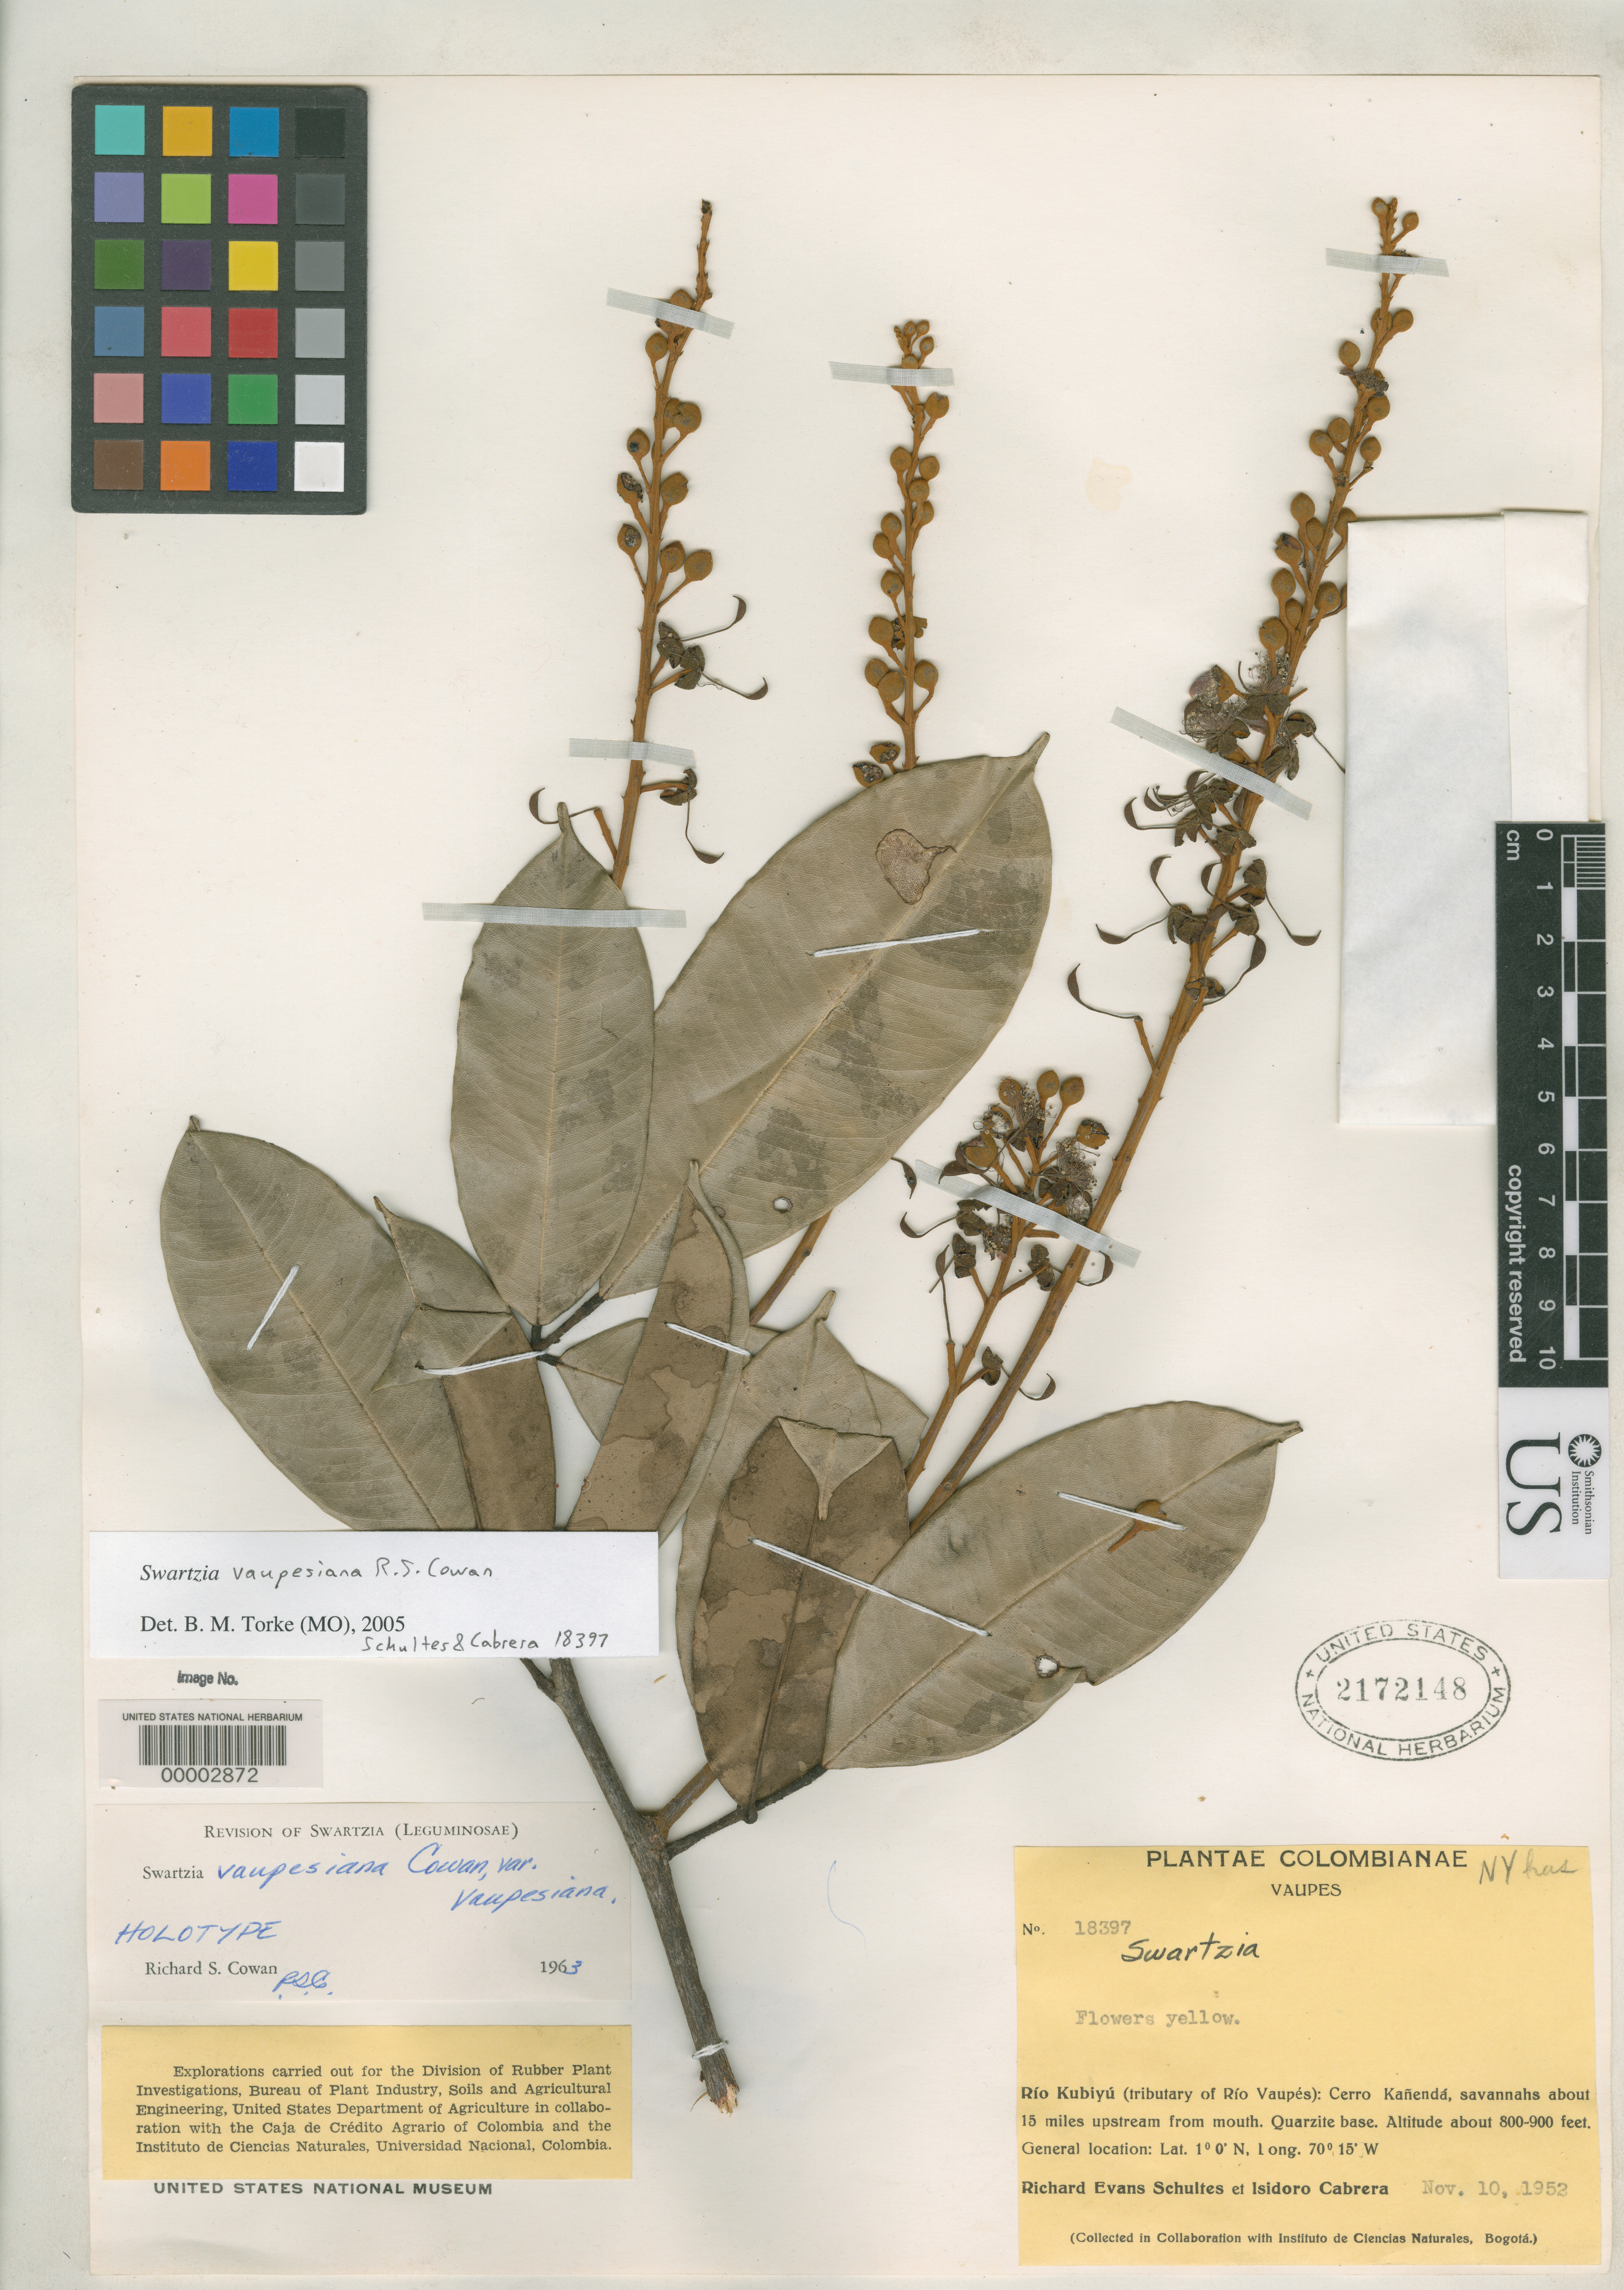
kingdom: Plantae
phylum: Tracheophyta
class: Magnoliopsida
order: Fabales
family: Fabaceae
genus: Swartzia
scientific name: Swartzia vaupesiana var. vaupesiana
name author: R.S. Cowan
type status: Holotype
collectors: R. E. Schultes & I. Cabrera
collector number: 18397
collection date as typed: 10 Nov 1952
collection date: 1952-11-10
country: Colombia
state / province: Vaupés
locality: Near mouth of Rio Kubiyu at Cerro Kanenda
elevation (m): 244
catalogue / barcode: US 2172148